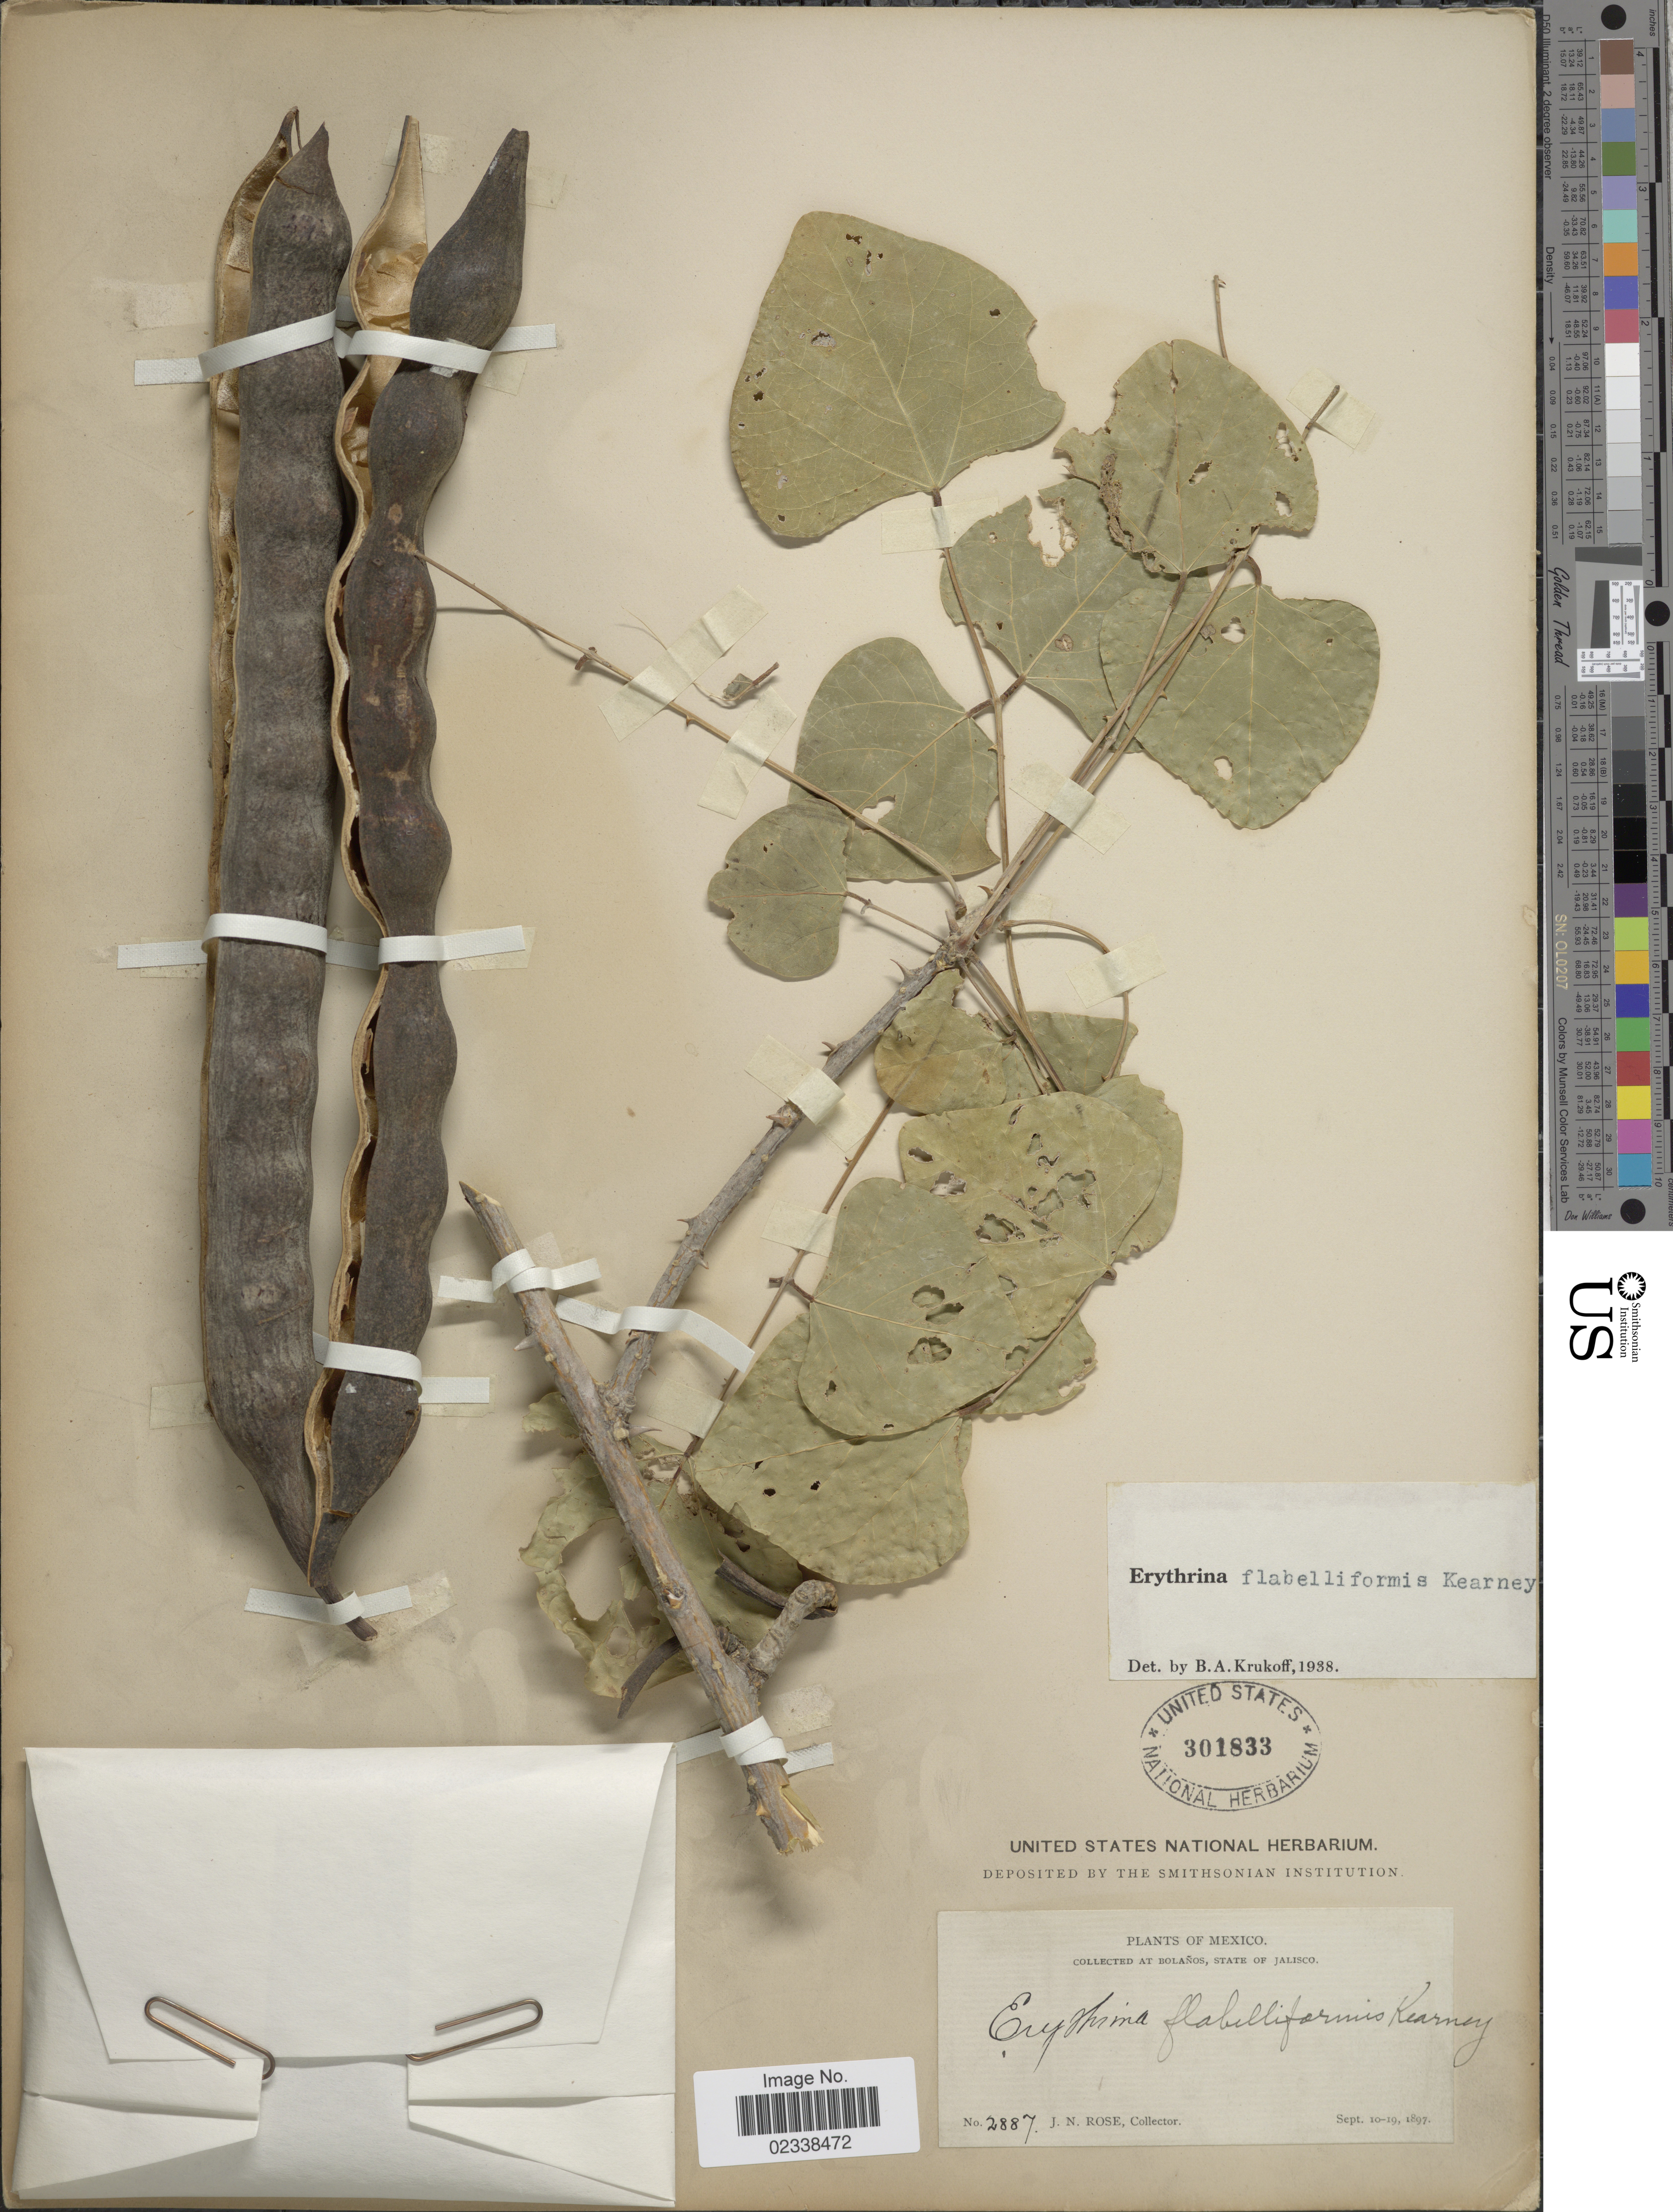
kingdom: Plantae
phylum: Tracheophyta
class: Magnoliopsida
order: Fabales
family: Fabaceae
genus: Erythrina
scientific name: Erythrina flabelliformis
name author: Kearney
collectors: J. N. Rose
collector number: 2887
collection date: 1897-09-10/1897-09-19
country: Mexico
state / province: Jalisco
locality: At Bolanos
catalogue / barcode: US 301833